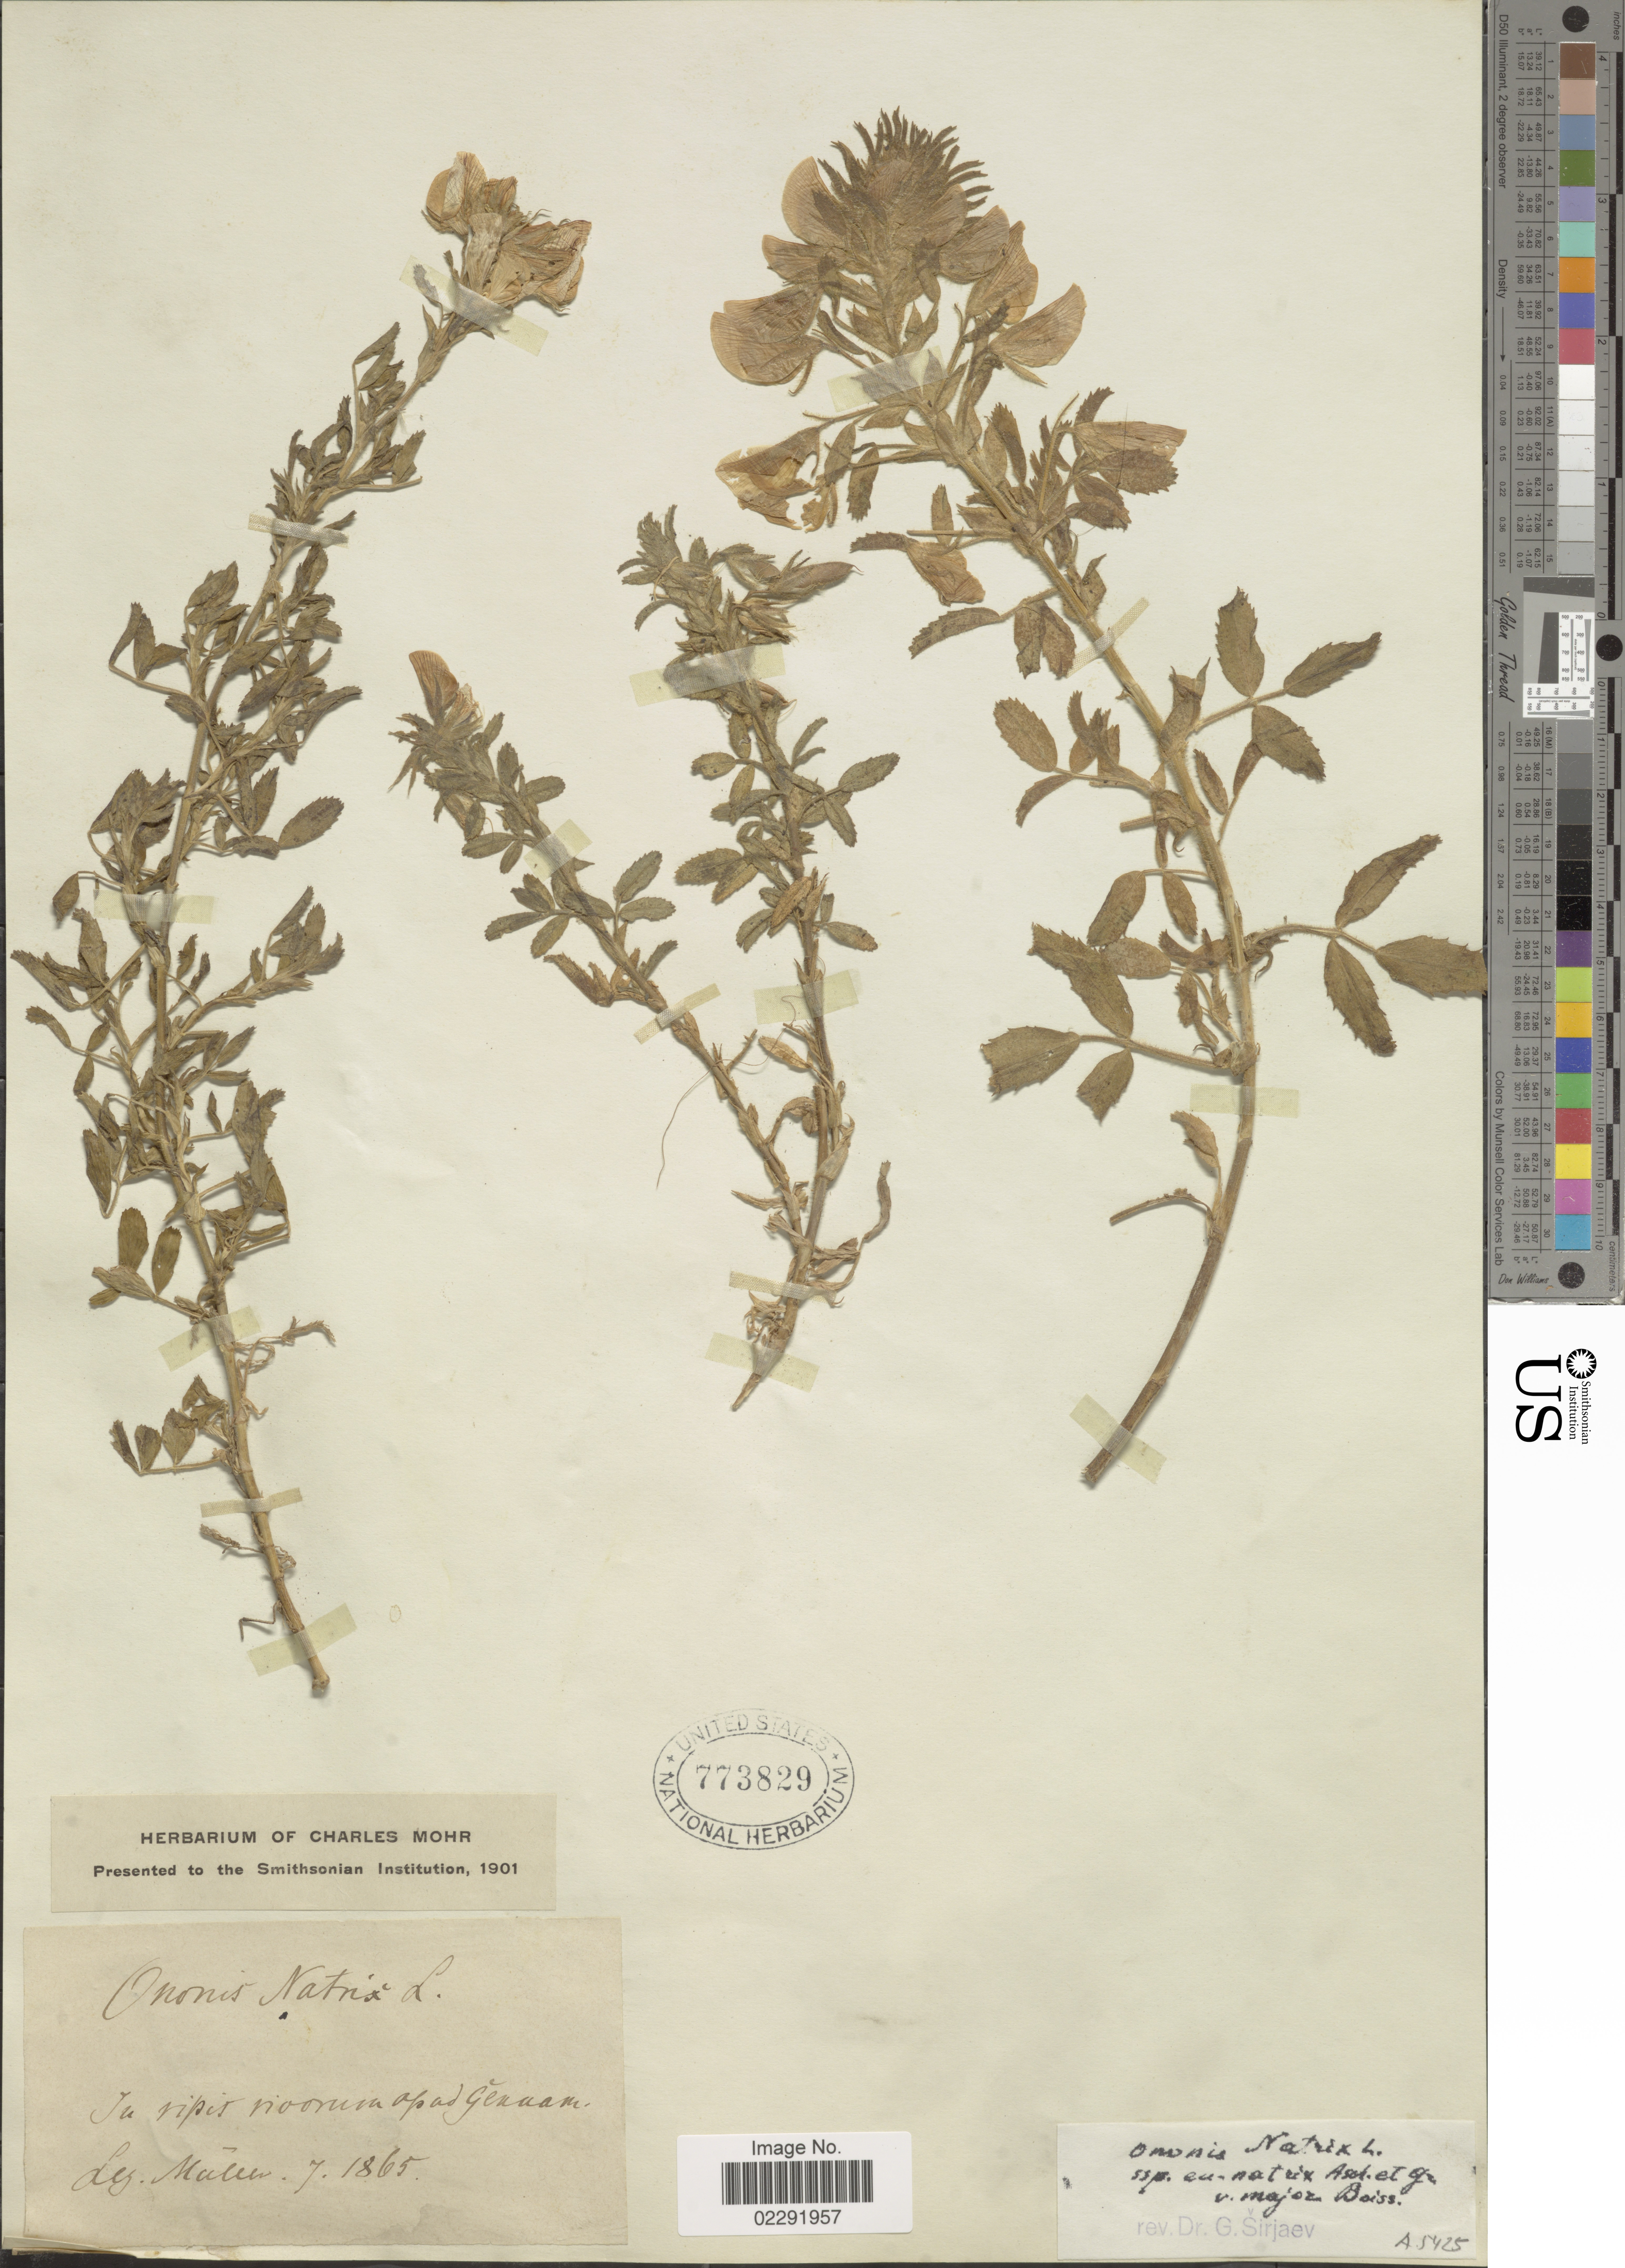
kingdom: Plantae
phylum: Tracheophyta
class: Magnoliopsida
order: Fabales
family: Fabaceae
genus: Ononis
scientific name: Ononis natrix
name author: L.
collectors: -- Müller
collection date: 1865-07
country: Italy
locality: In ripes viooniva apud Genuam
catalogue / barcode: US 73829